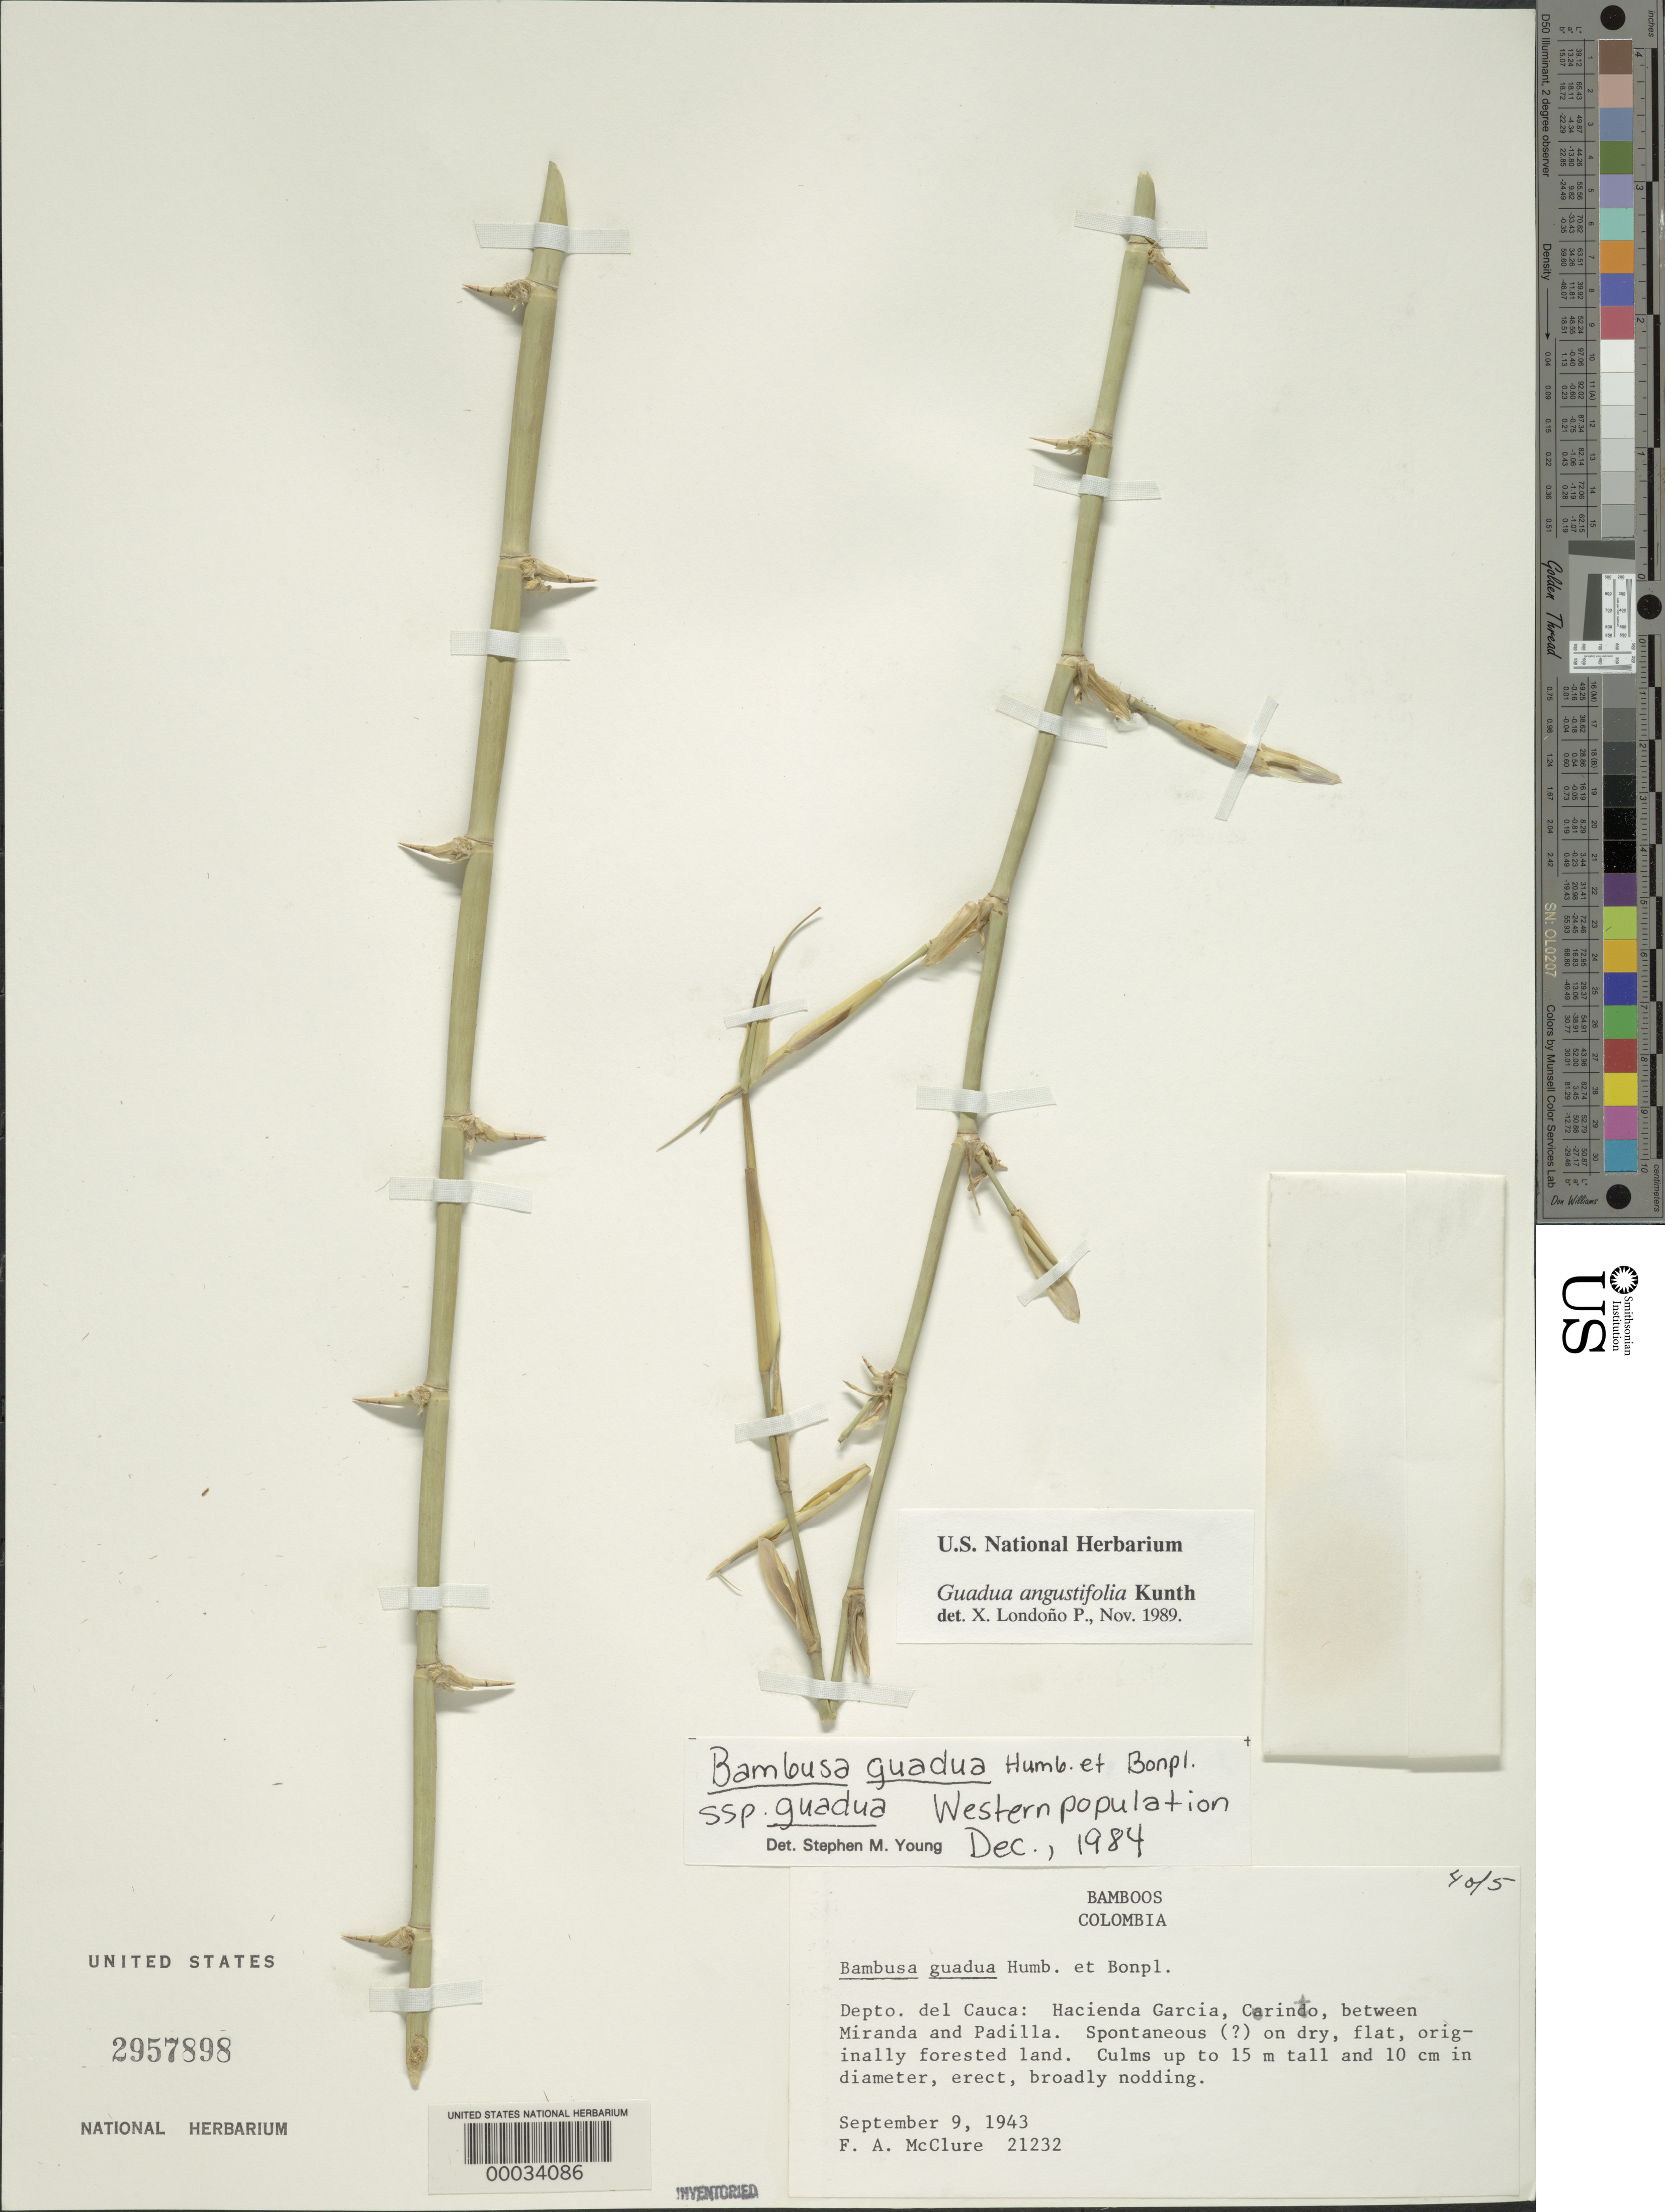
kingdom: Plantae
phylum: Tracheophyta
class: Liliopsida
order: Poales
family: Poaceae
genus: Guadua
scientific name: Guadua angustifolia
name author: Kunth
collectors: F. A. McClure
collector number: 21232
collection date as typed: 09 Sep 1943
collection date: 1943-09-09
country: Colombia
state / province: Cauca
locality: Hacienda Garcia, Corinto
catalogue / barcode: US 2957898